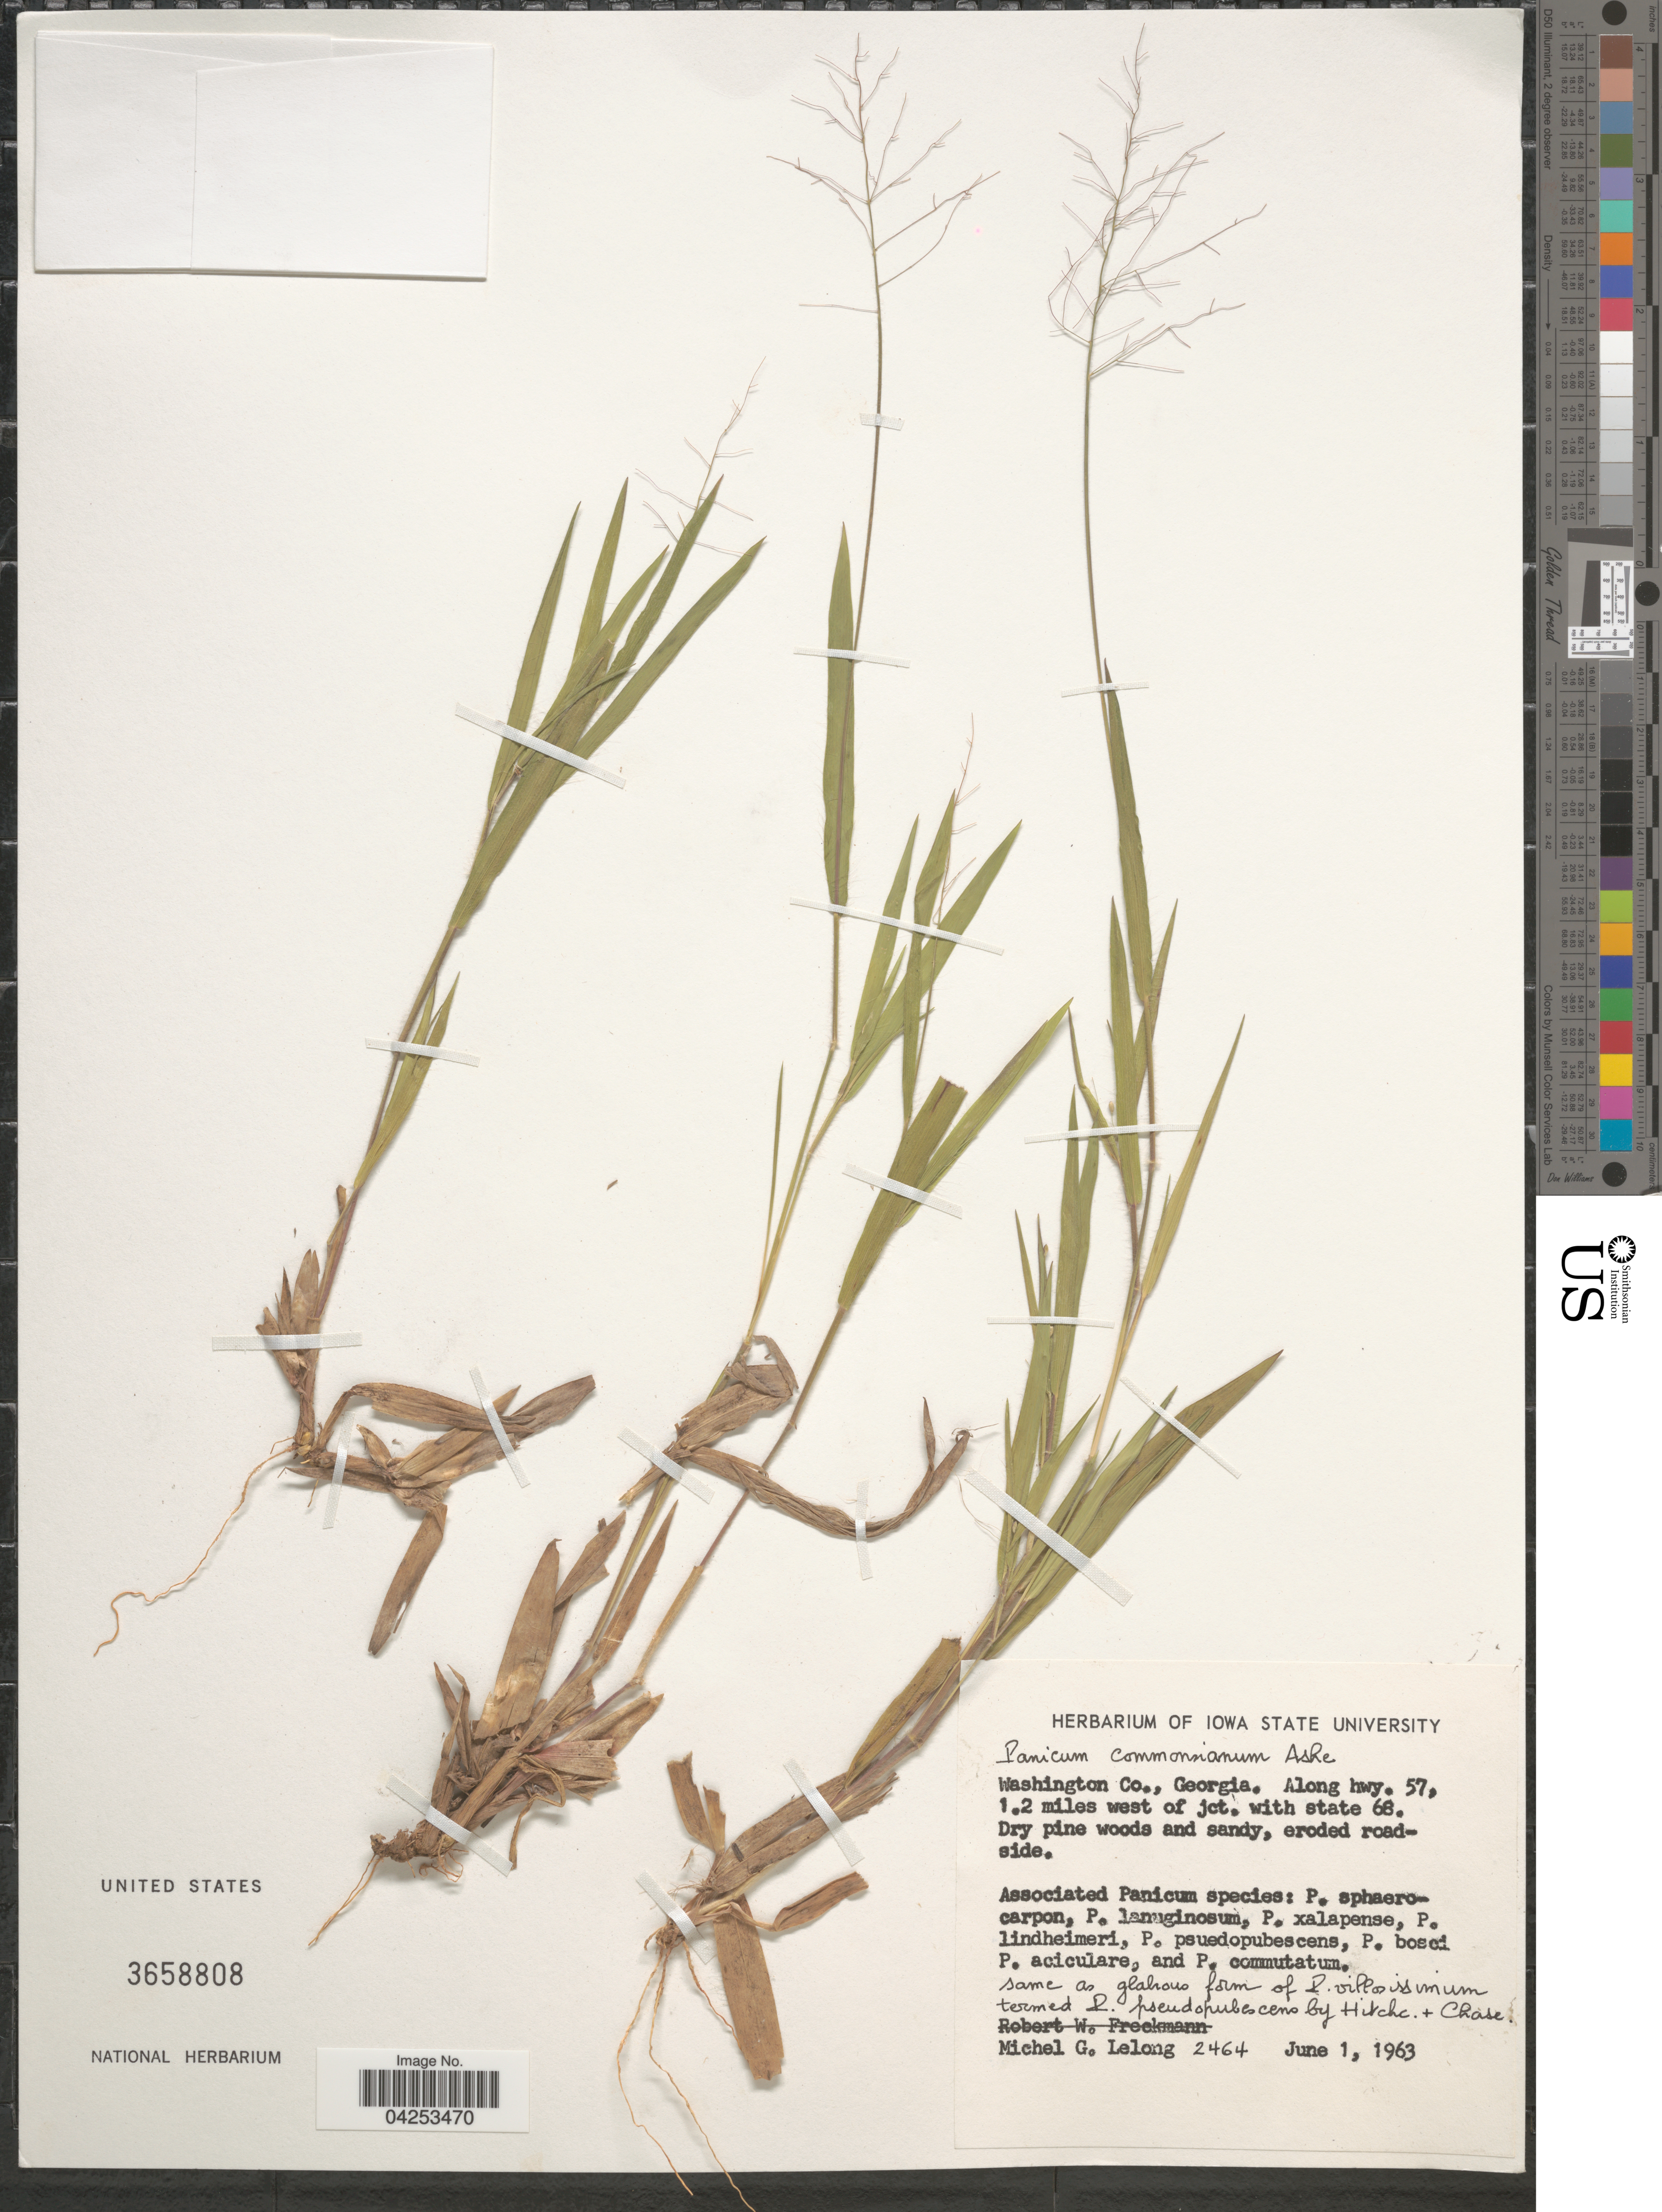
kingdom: Plantae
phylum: Tracheophyta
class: Liliopsida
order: Poales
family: Poaceae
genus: Dichanthelium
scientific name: Dichanthelium commutatum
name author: (Schult.) Gould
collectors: M. Lelong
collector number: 2464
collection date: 1963-06-01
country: United States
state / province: Georgia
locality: Washington Co. Along hwy. 57, 1.2 miles west of jct. with state 68.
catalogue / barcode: US 3658808